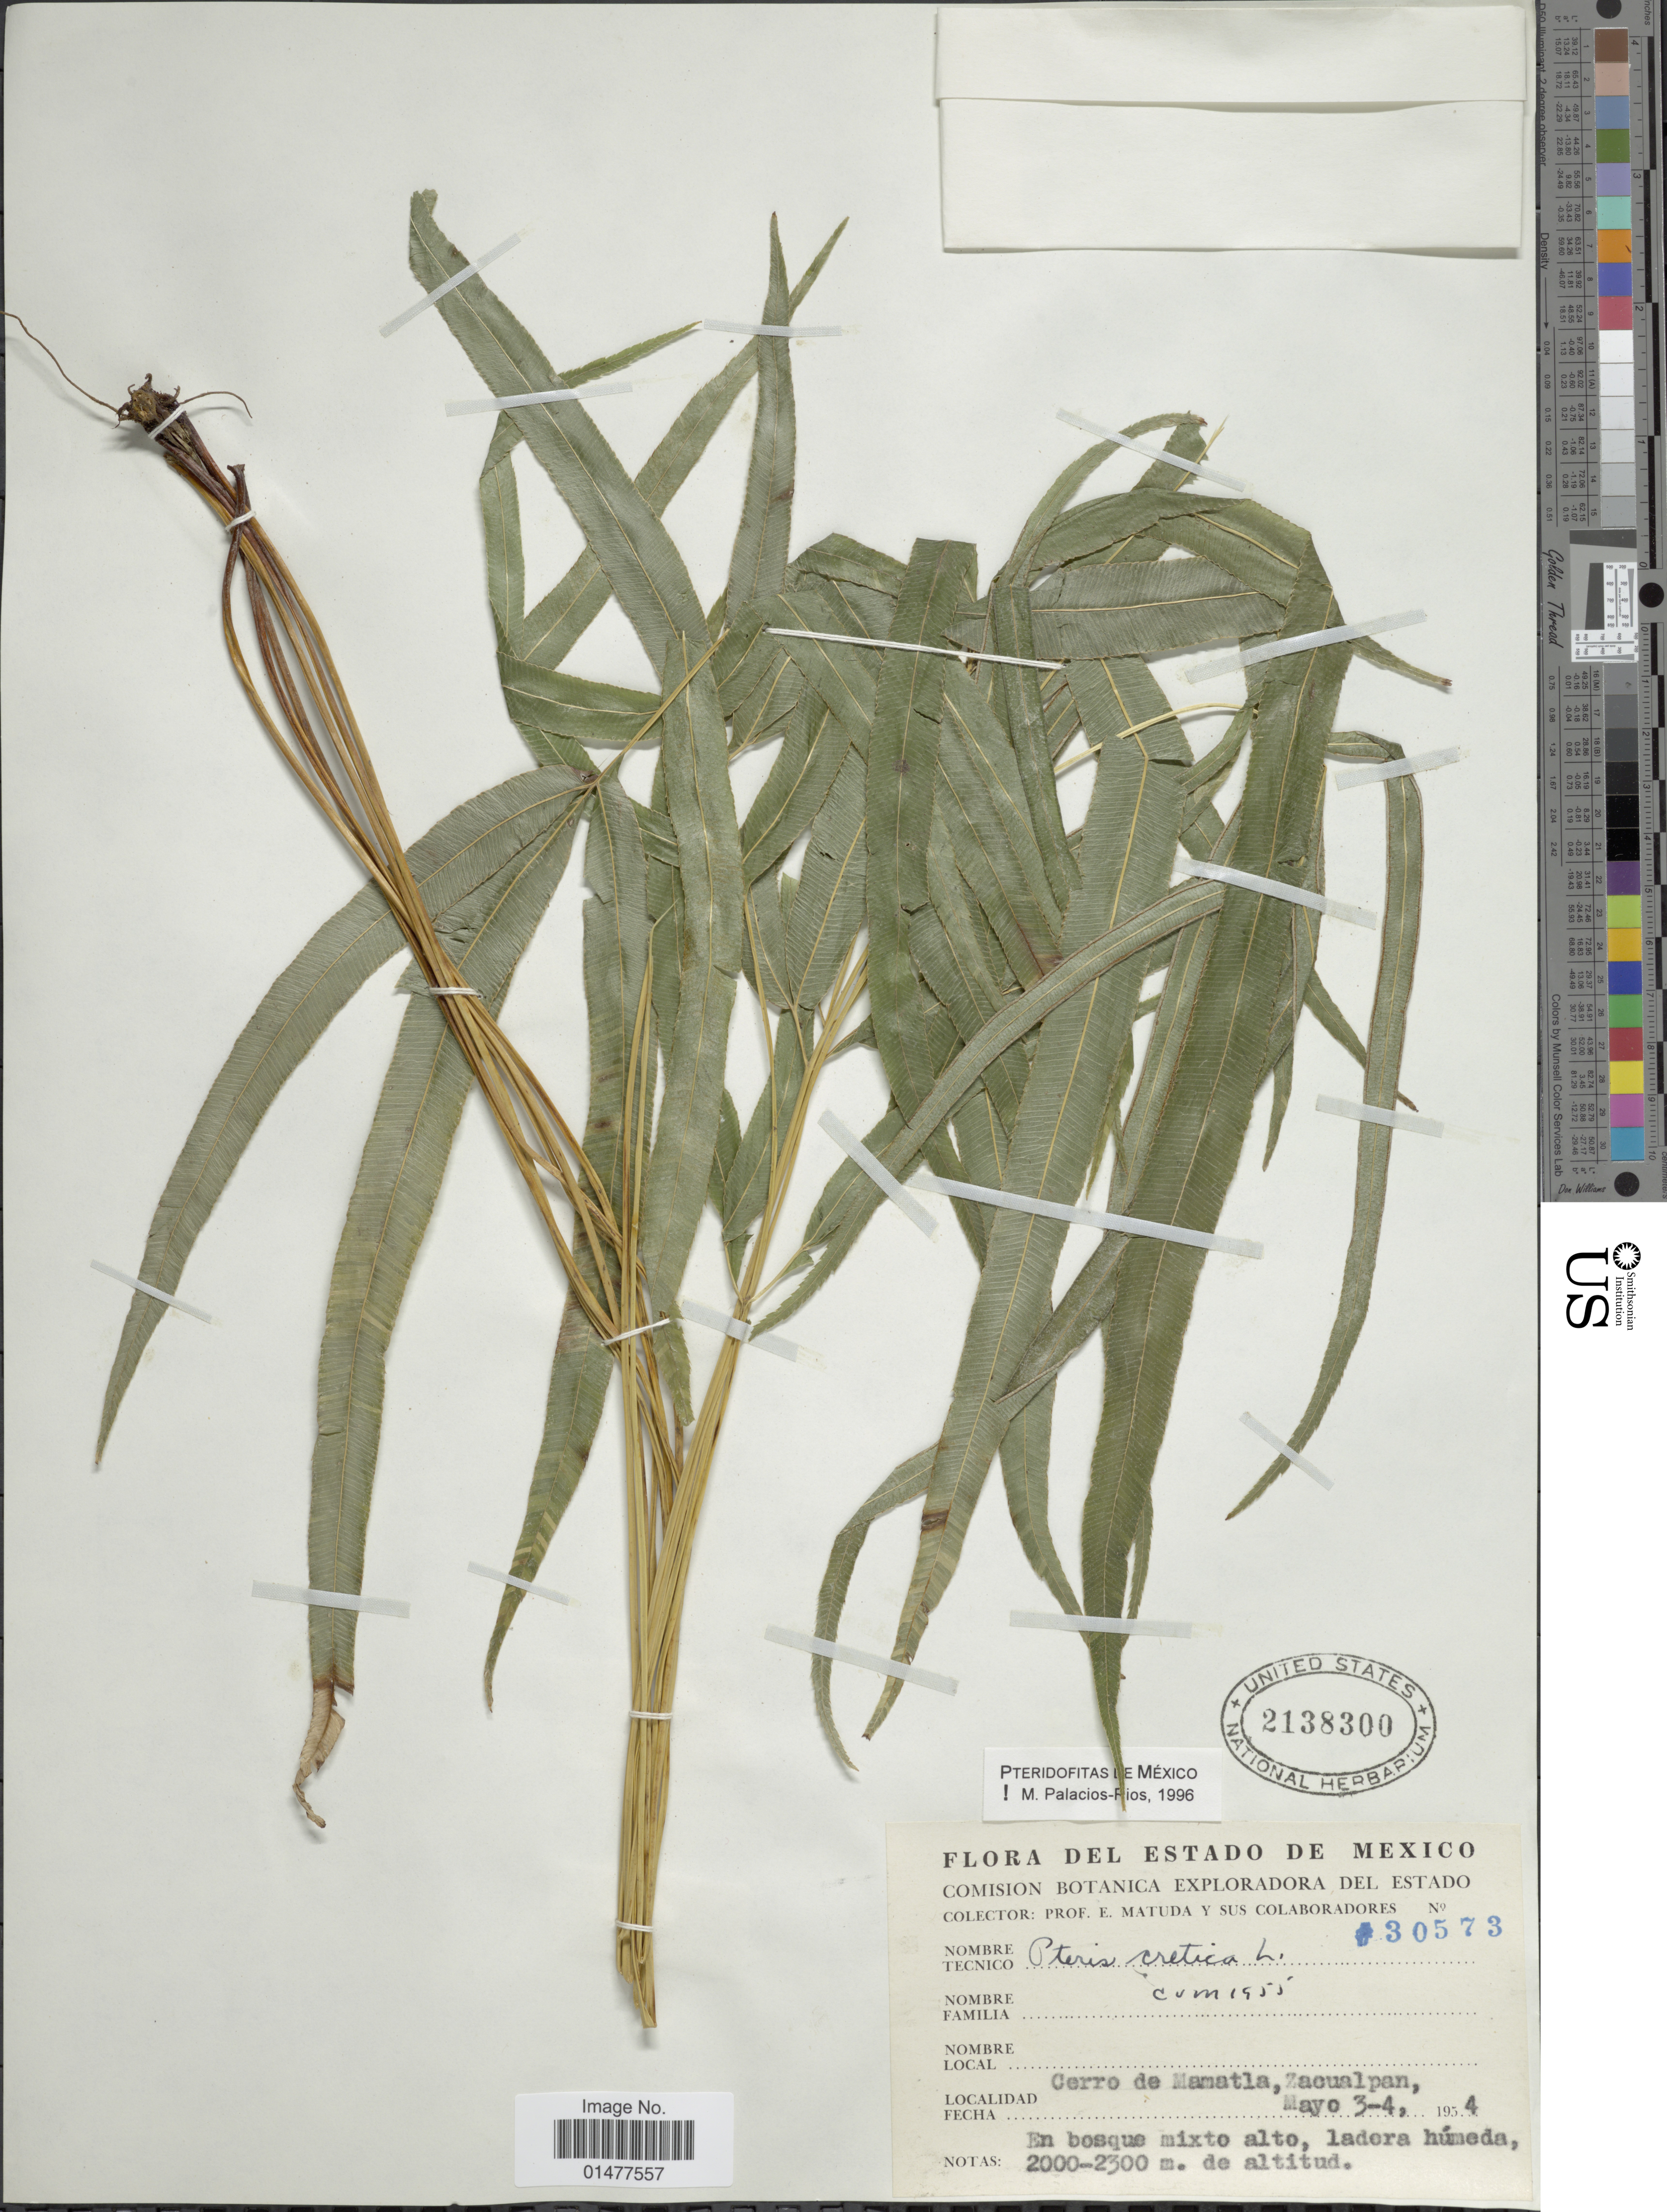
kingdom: Plantae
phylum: Tracheophyta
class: Polypodiopsida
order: Polypodiales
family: Pteridaceae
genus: Pteris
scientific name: Pteris cretica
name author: L.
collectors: E. Matuda & et al.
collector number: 30573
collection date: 1954-05-03/1954-05-04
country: Mexico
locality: Flora del Estado, Cerro de Mamatla, Zacaulpan.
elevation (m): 2000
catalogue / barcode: US 2138300